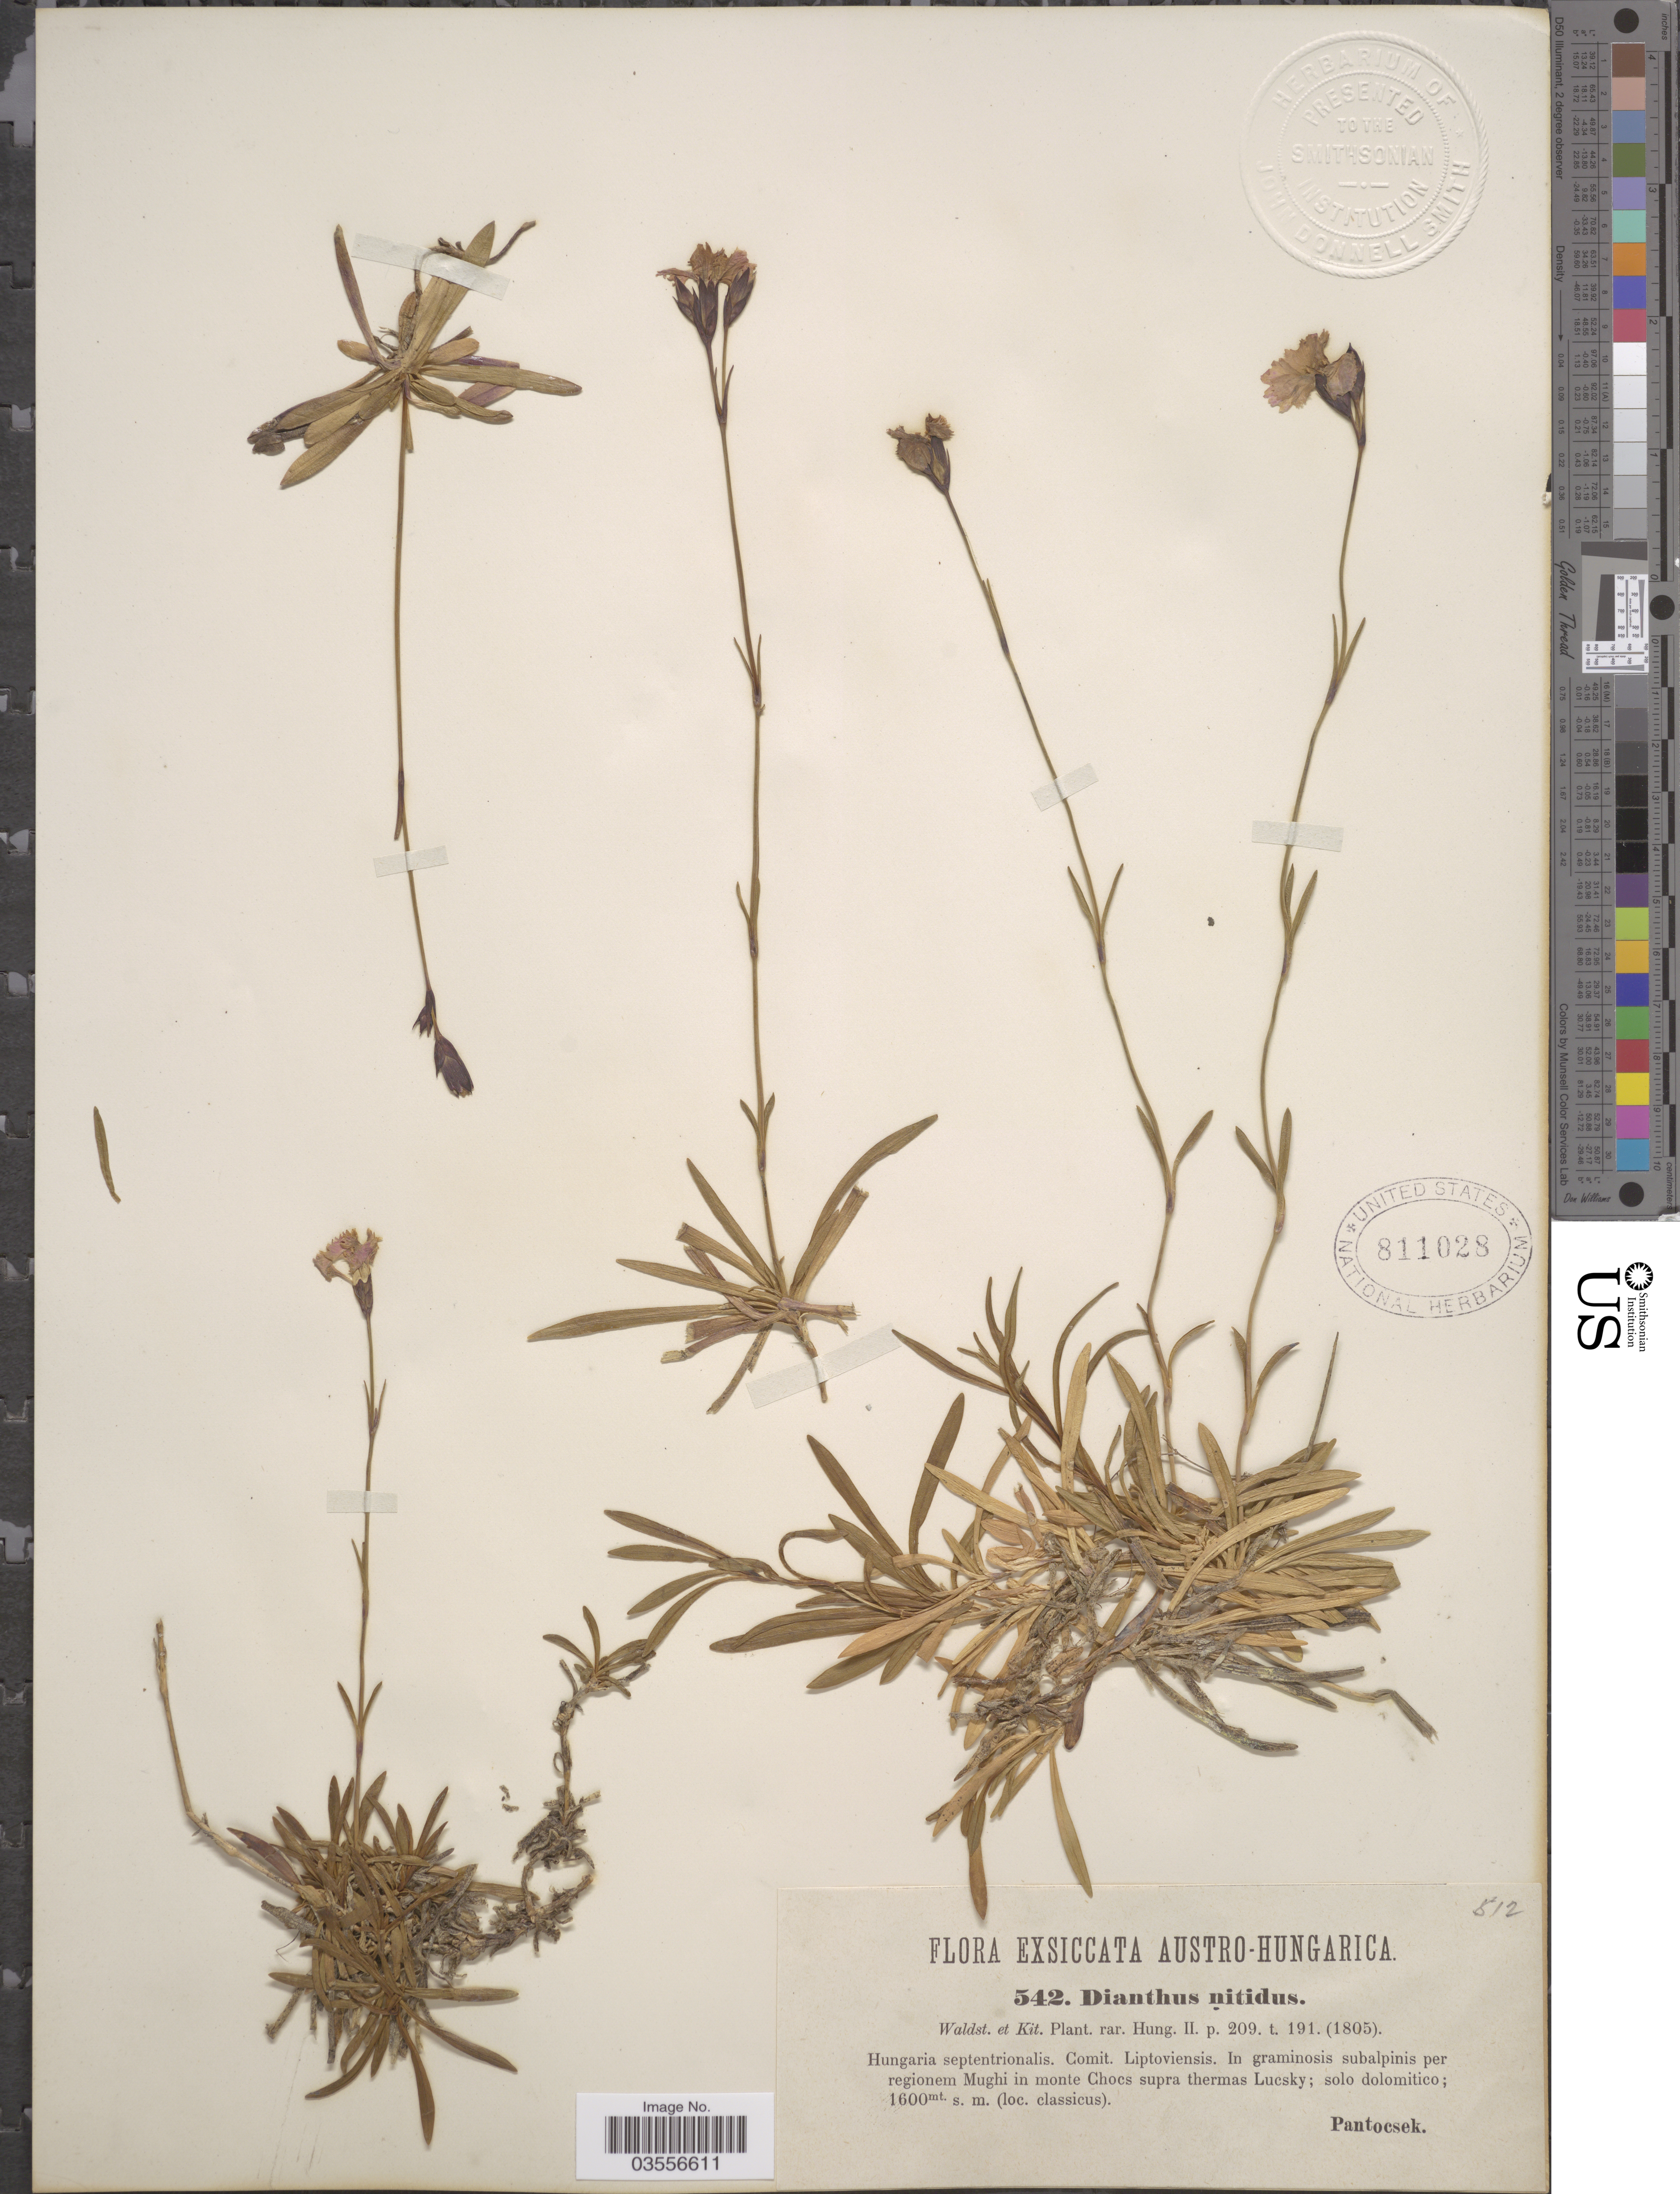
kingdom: Plantae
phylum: Tracheophyta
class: Magnoliopsida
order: Caryophyllales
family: Caryophyllaceae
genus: Dianthus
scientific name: Dianthus nitidus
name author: Waldst. & Kit.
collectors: Pantocsek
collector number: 542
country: Hungary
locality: Austro-Hungarica. Hungaria septentrionalis. Comit. Liptoviensis. In graminosis subalpinis per regionem Mughi in monte Chocs supra thermas Lucsky.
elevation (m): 1600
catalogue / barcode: US 811028